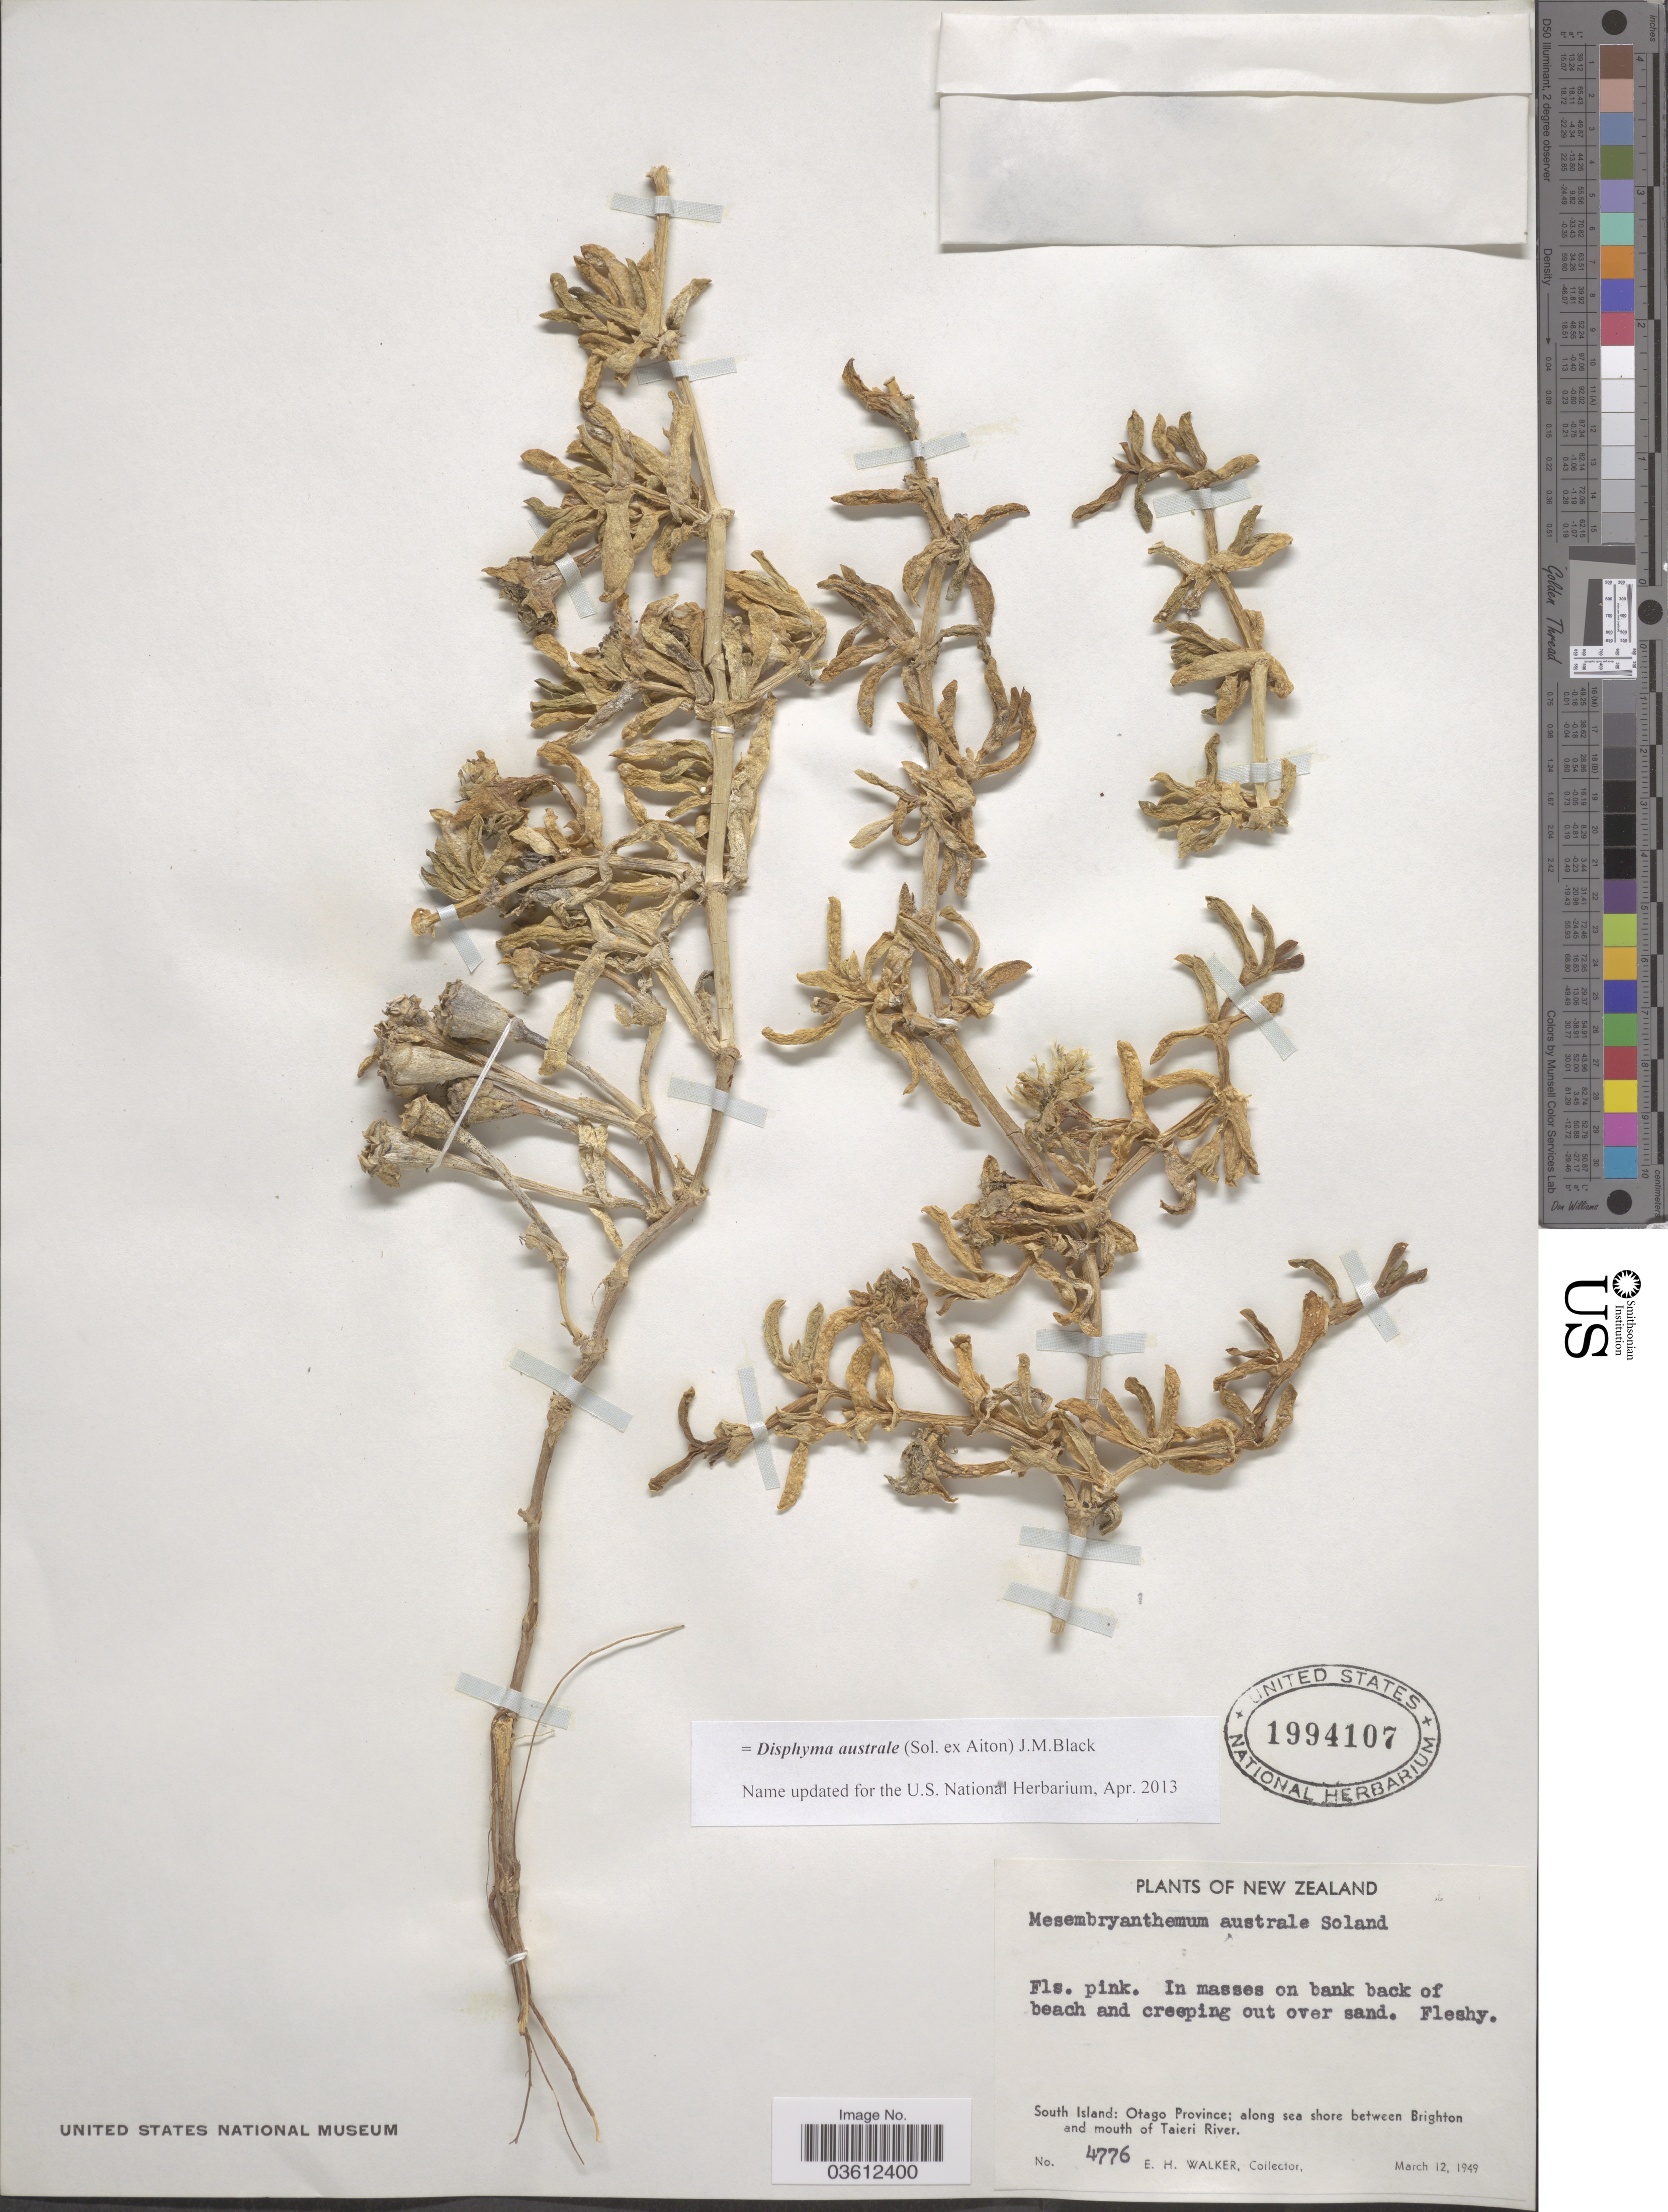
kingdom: Plantae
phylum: Tracheophyta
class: Magnoliopsida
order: Caryophyllales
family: Aizoaceae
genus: Disphyma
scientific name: Disphyma australe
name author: J.M. Black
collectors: E. H. Walker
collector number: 4776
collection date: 1949-03-12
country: New Zealand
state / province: Otago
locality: South Island; along sea shore between Brighton and mouth of Taieri River.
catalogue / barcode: US 1994107